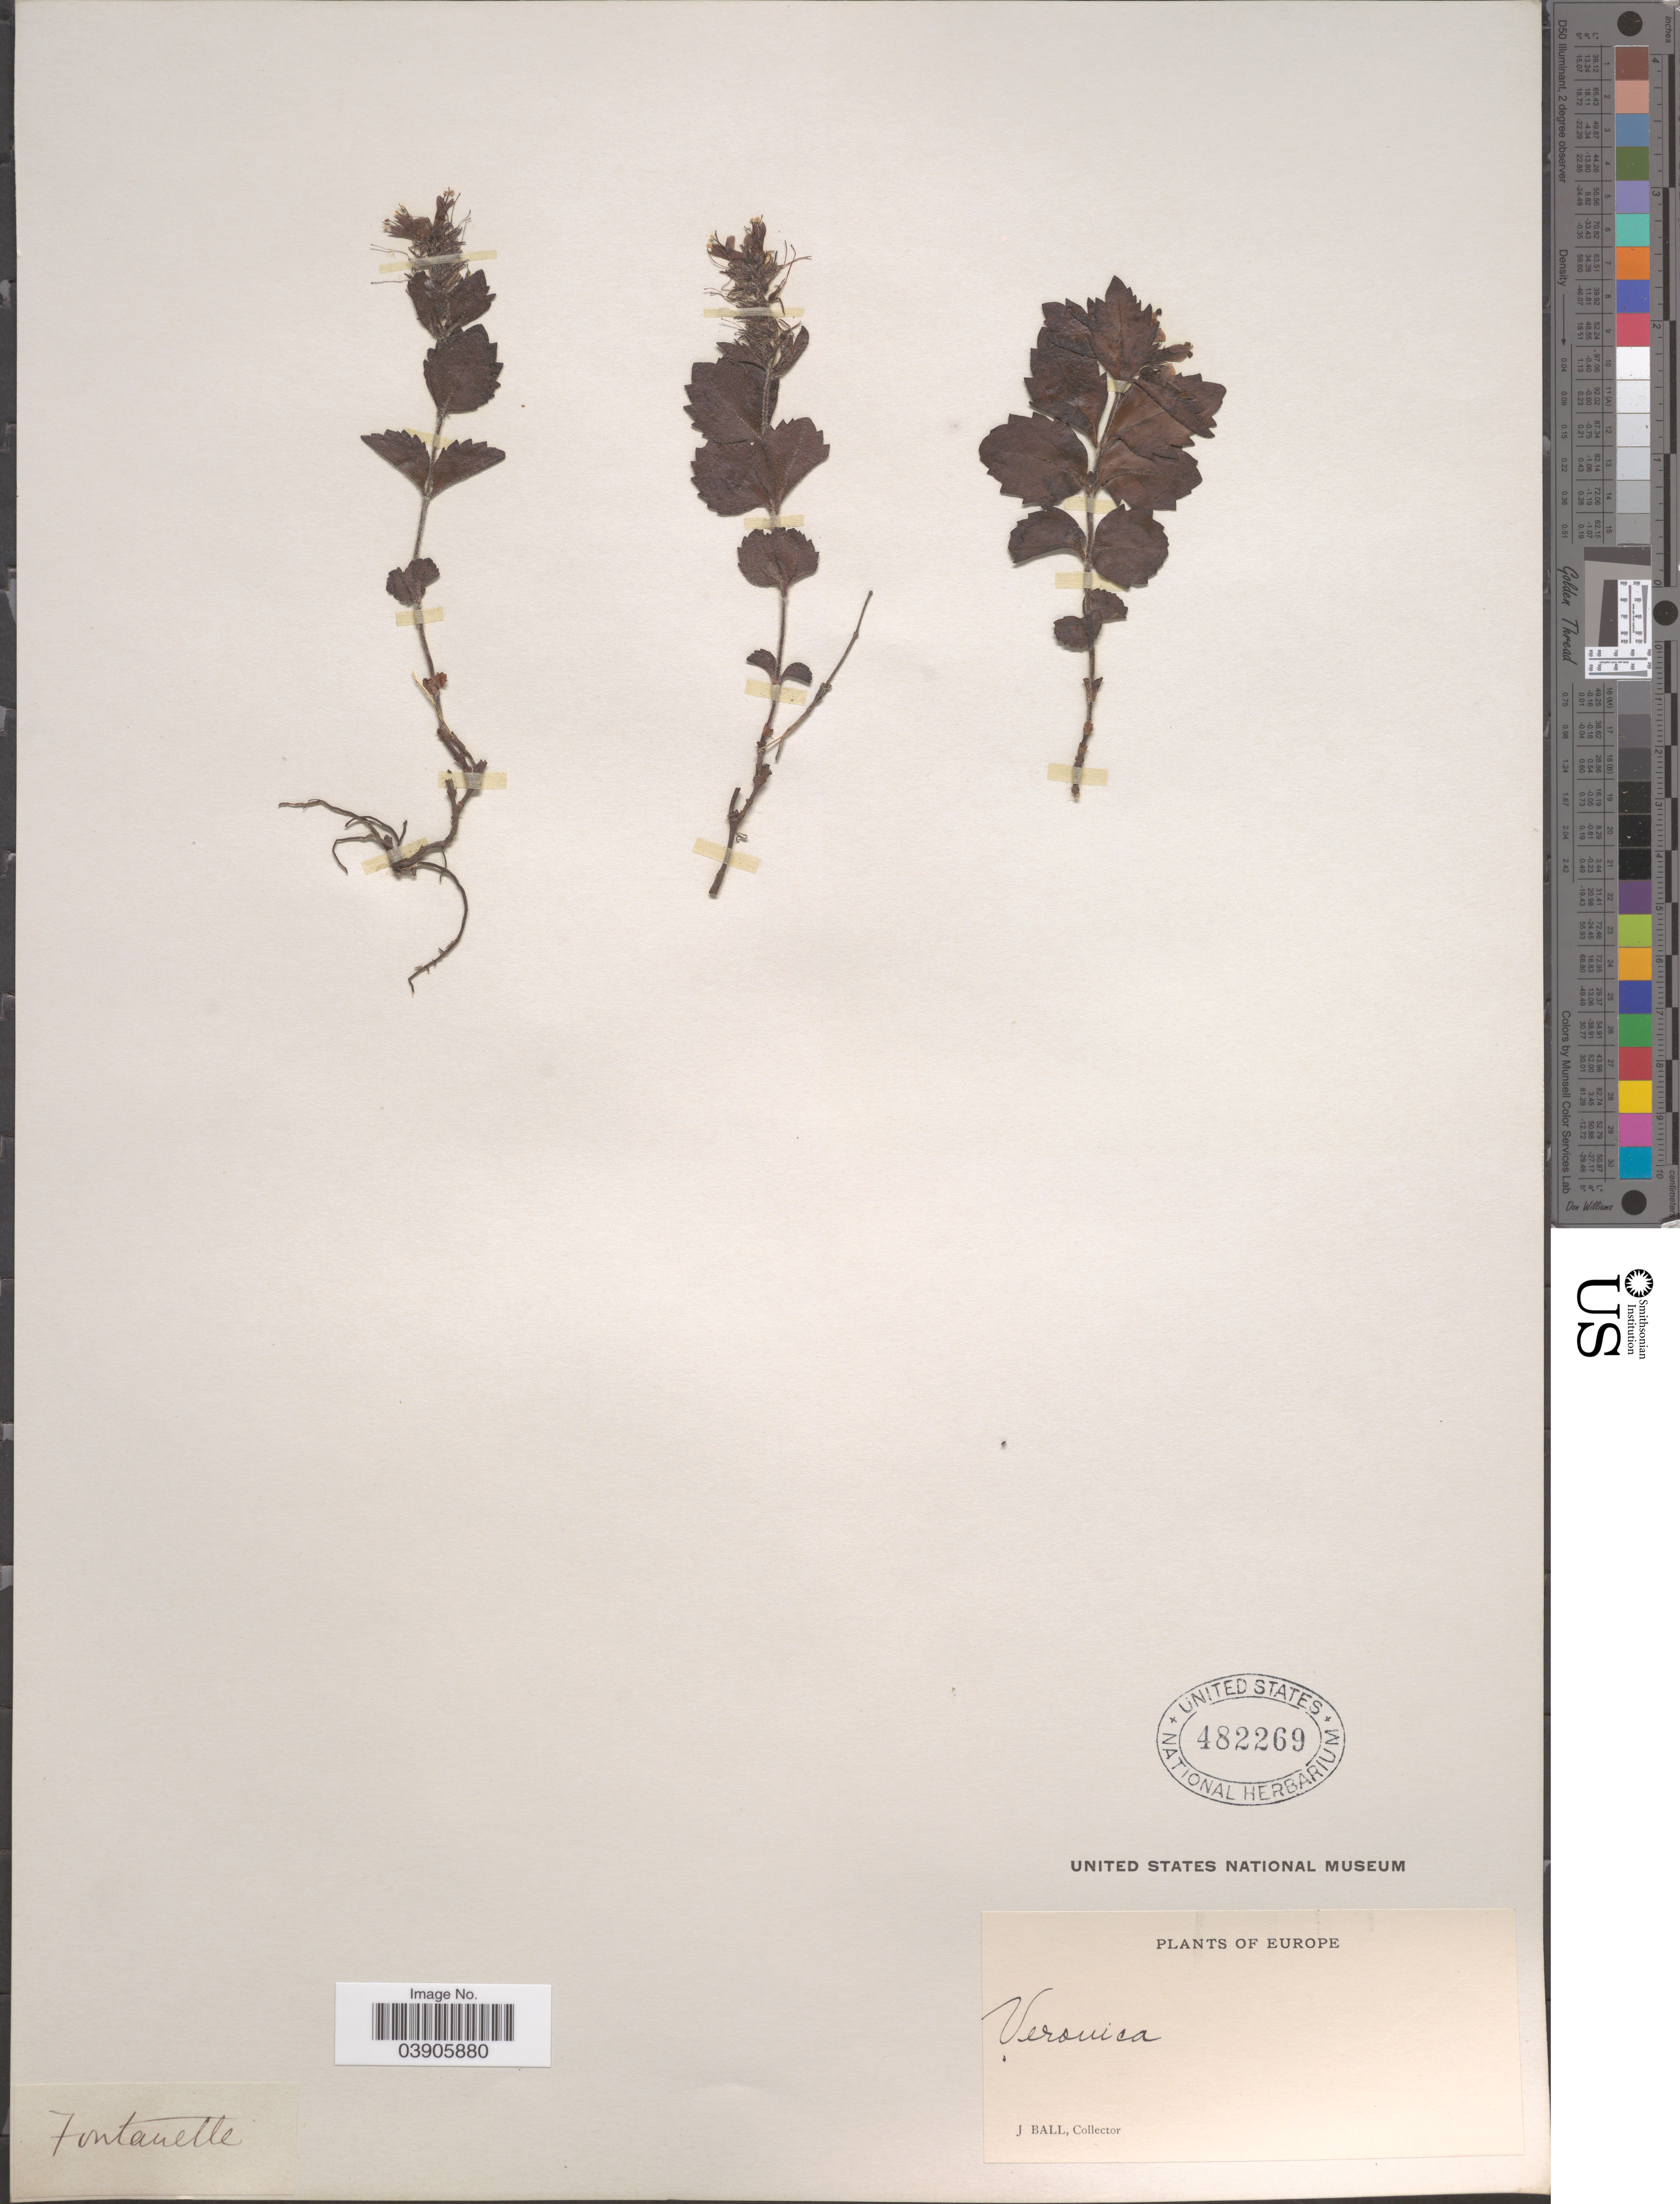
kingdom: Plantae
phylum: Tracheophyta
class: Magnoliopsida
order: Lamiales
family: Plantaginaceae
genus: Paederota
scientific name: Paederota sp.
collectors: J. Ball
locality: Europe.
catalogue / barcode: US 482269